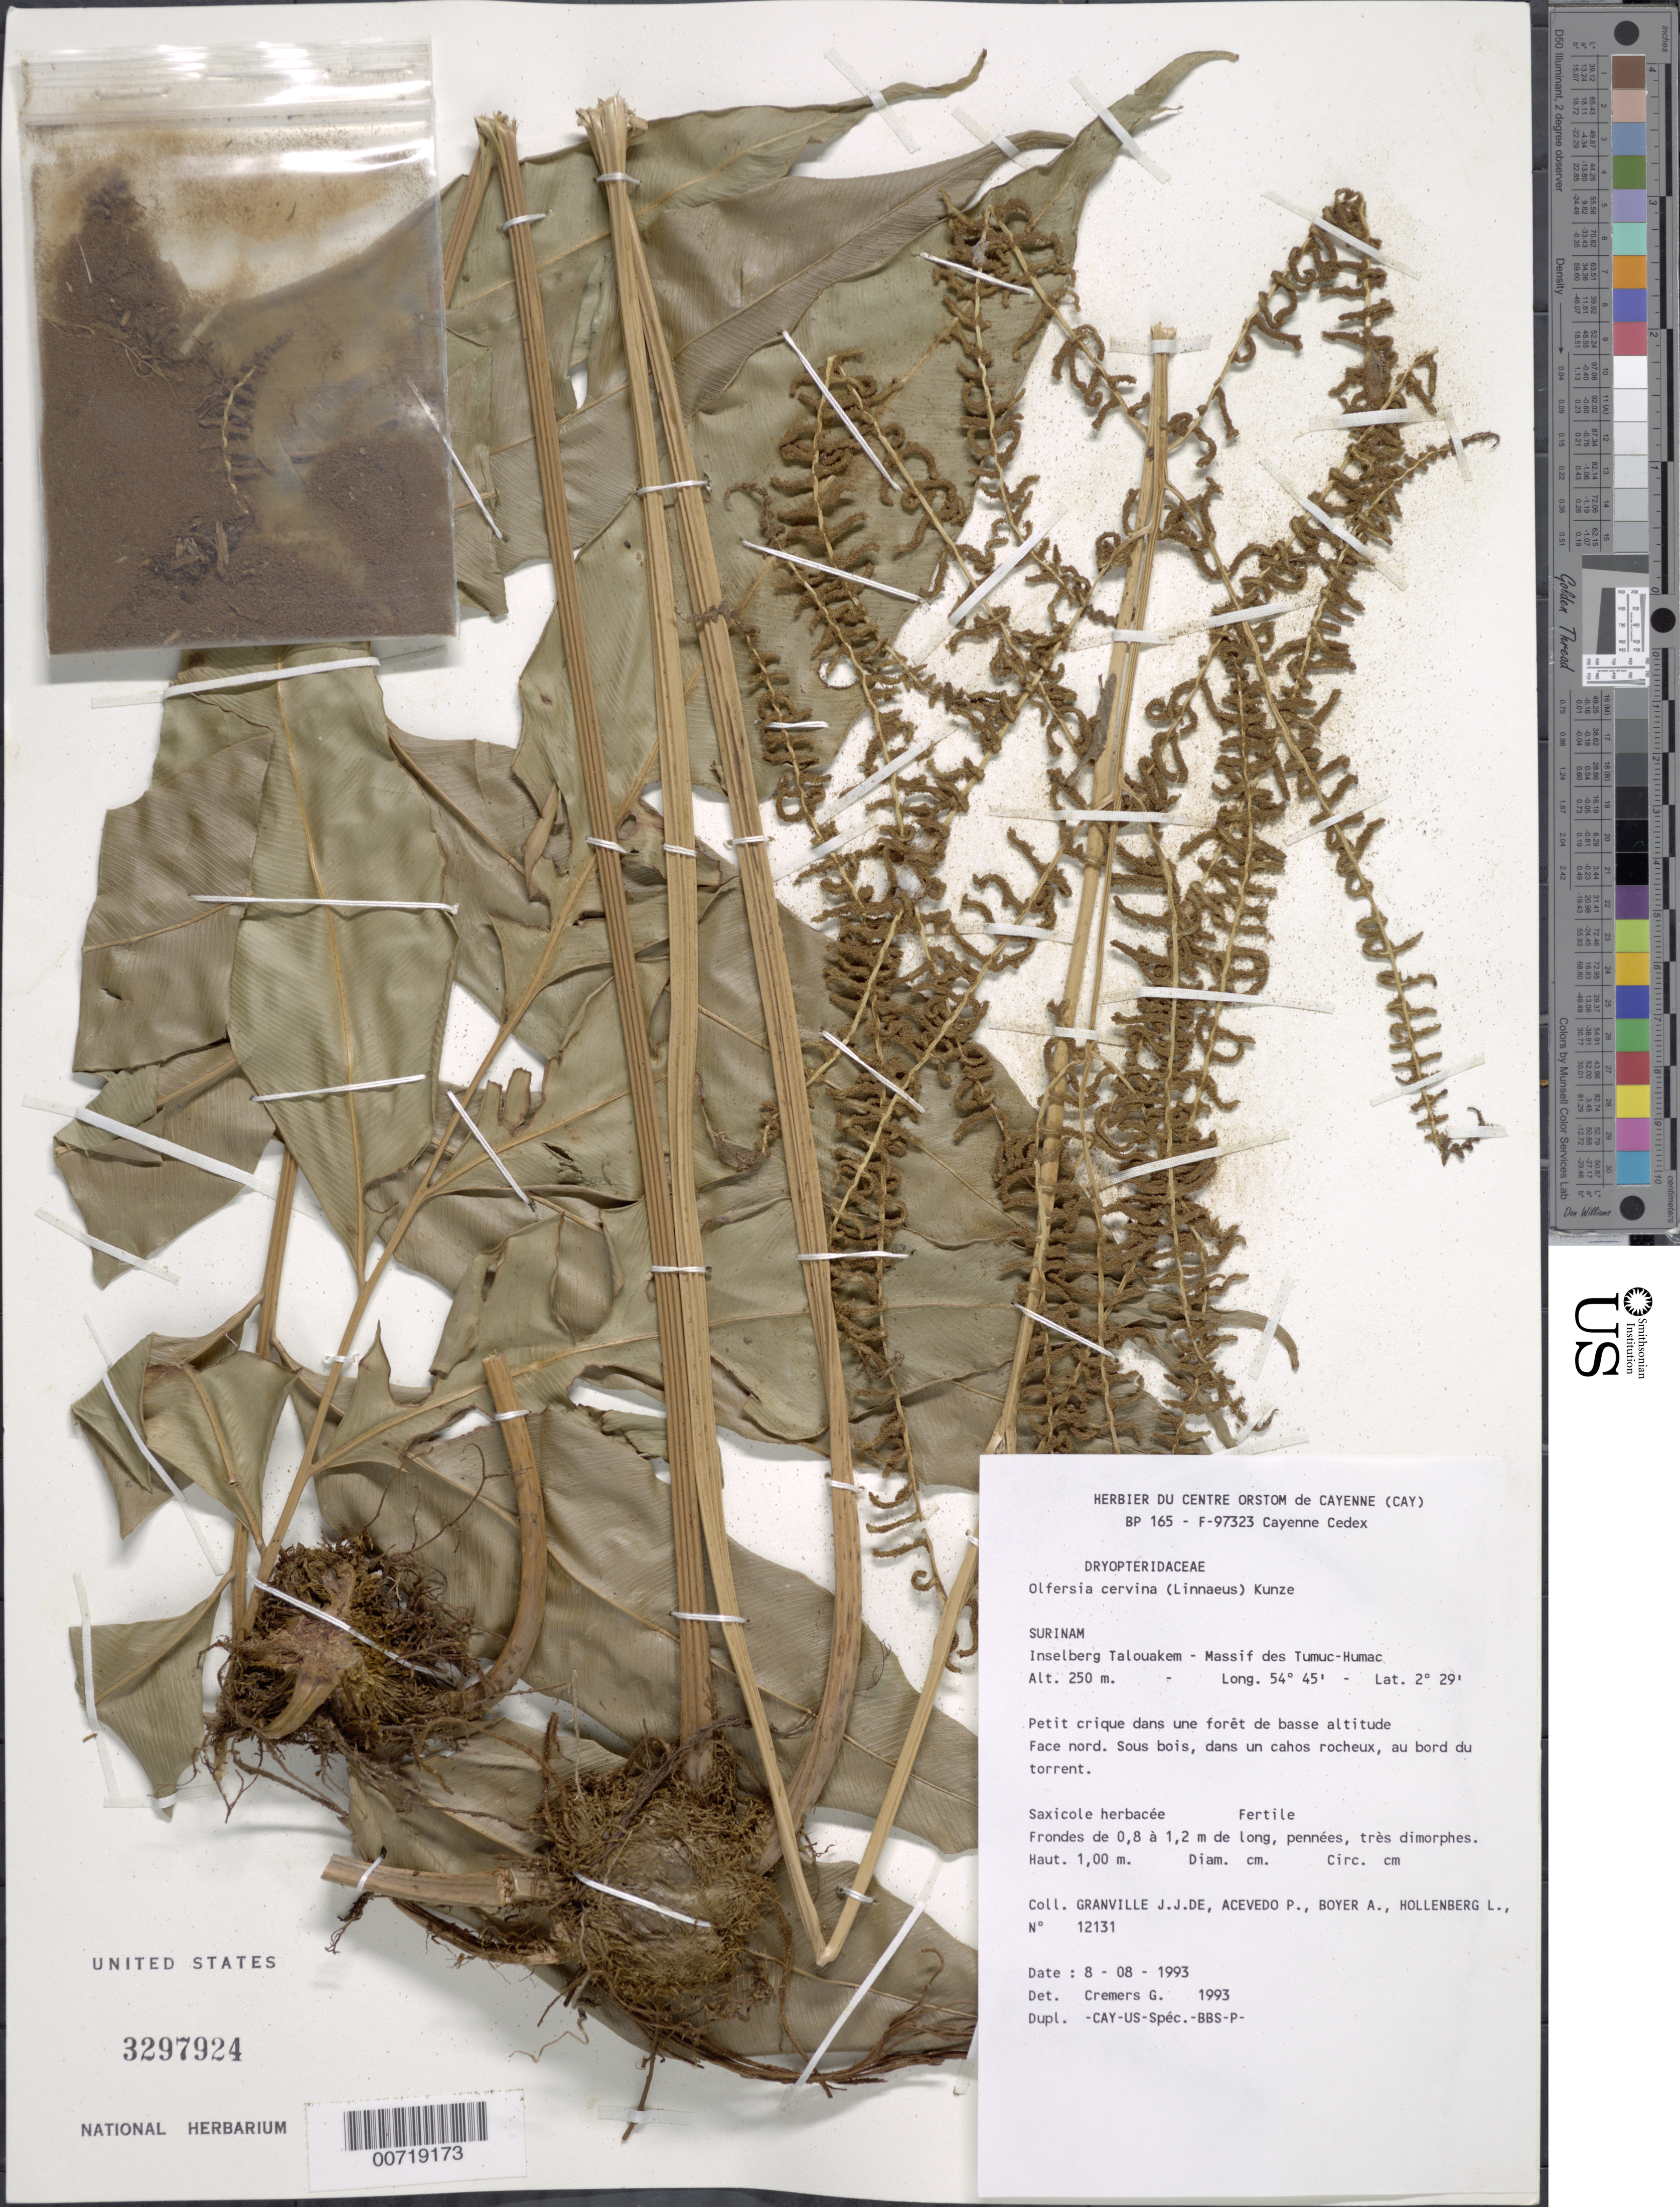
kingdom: Plantae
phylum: Tracheophyta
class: Polypodiopsida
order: Polypodiales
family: Dryopteridaceae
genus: Olfersia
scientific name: Olfersia cervina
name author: (L.) Kunze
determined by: Cremers, Georges A.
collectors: J.-J. de Granville, P. Acevedo-Rodr., A. Boyer & L. Hollenberg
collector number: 12131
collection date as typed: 8-Aug-93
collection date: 1993-08-08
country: Suriname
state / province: Sipaliwini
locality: Inselberg Talouakem, Massif des Tumuc-Humac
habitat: Small creek in low forest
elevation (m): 250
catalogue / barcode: US 3297924